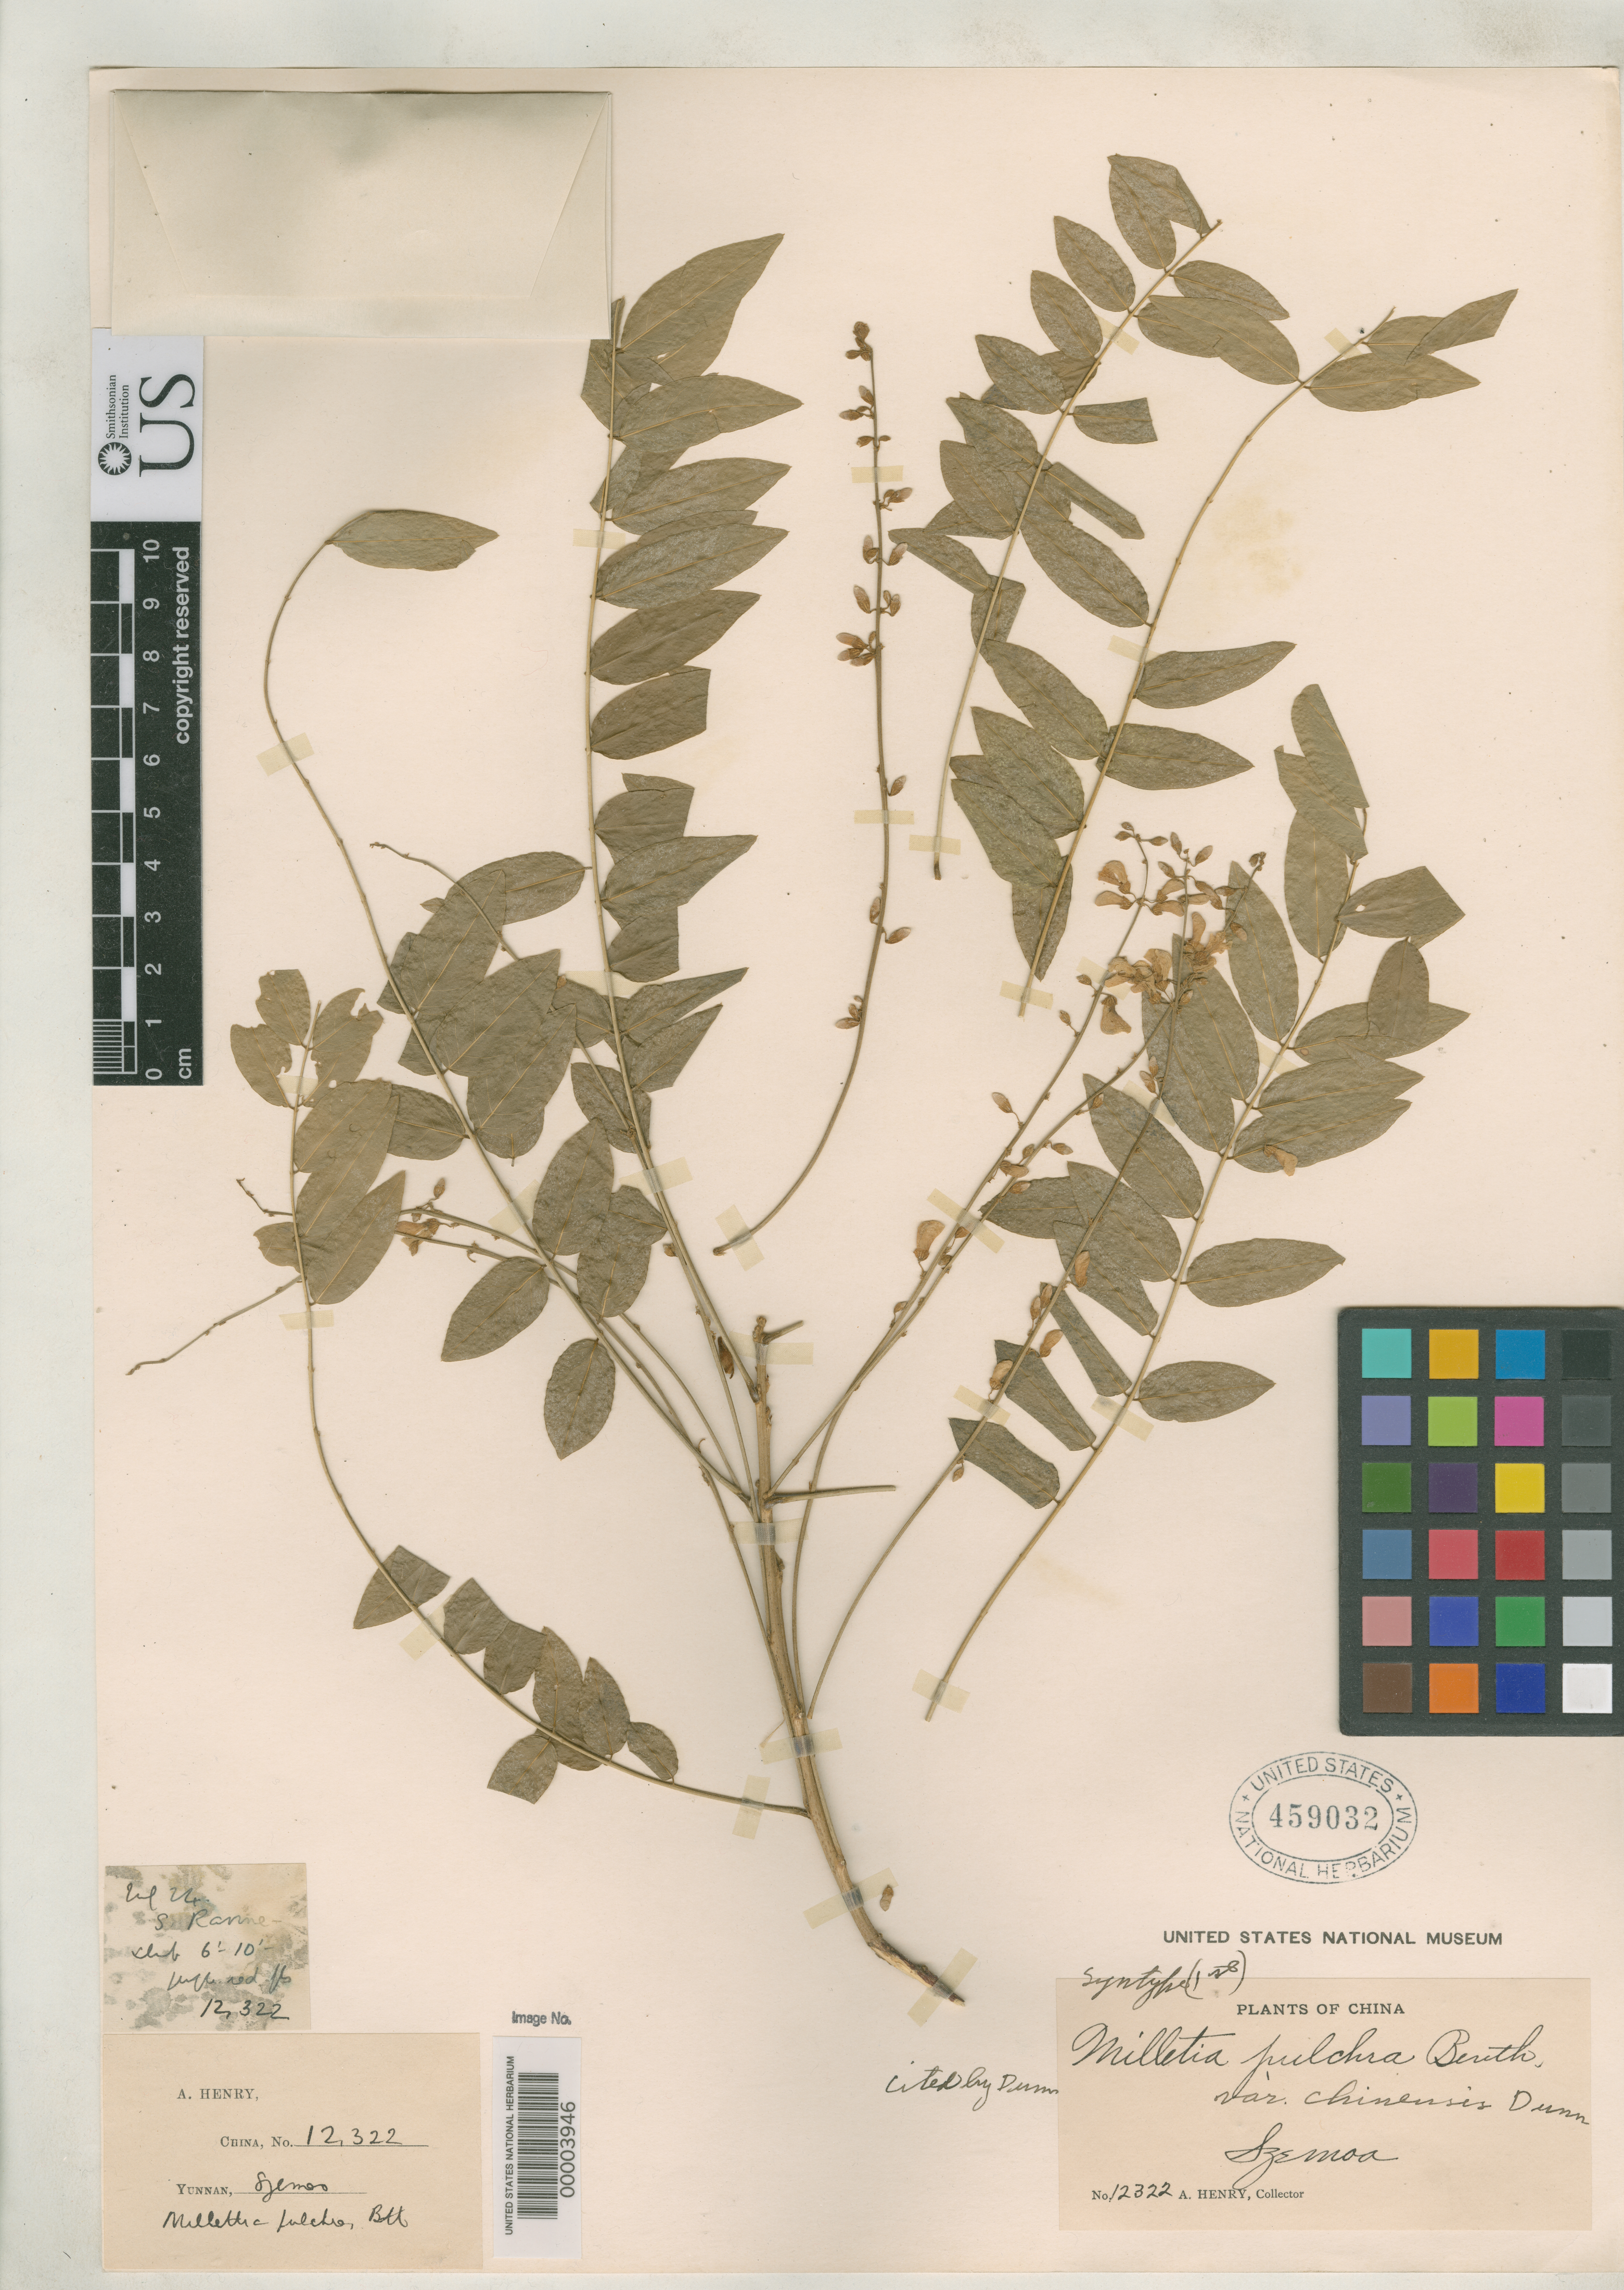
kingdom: Plantae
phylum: Tracheophyta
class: Magnoliopsida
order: Fabales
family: Fabaceae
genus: Millettia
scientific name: Millettia pulchra var. chinensis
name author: Dunn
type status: Isosyntype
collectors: A. Henry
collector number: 12322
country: China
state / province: Yunnan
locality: Szemao forest; alt. 4000 ft.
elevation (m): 1219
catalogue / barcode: US 459032